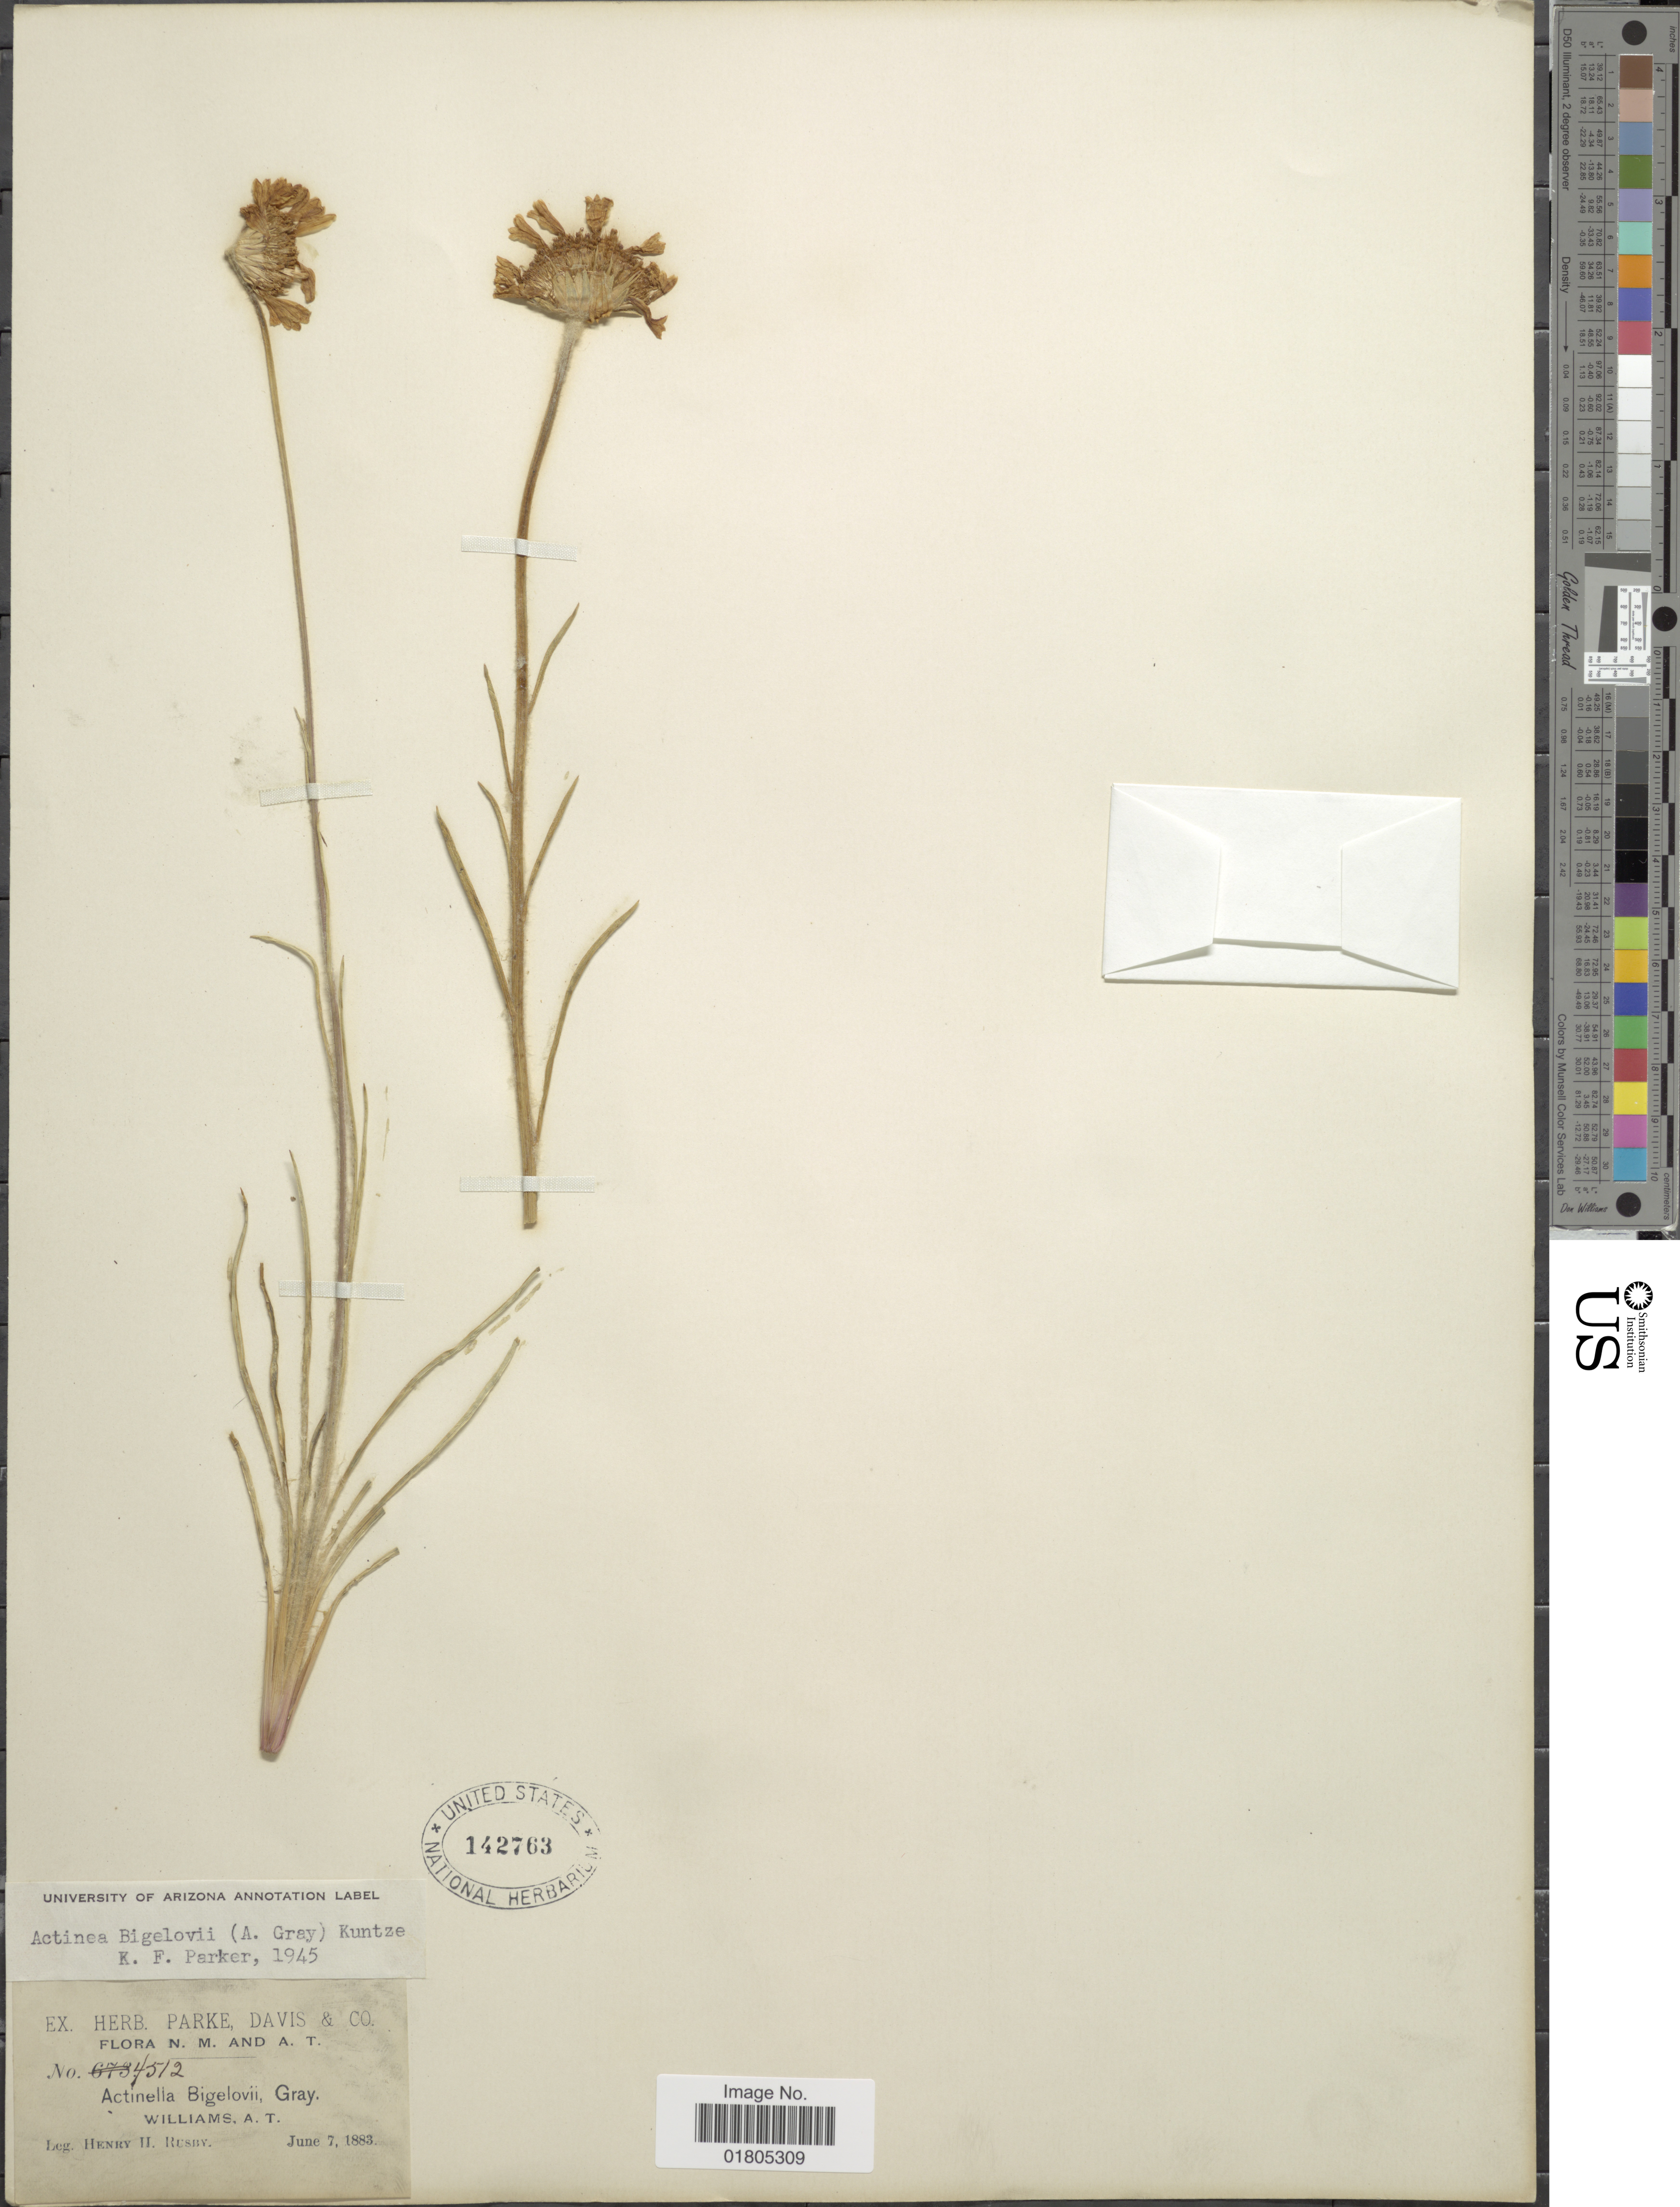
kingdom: Plantae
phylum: Tracheophyta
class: Magnoliopsida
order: Asterales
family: Asteraceae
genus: Actinea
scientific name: Actinea bigelovii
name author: (A. Gray) Kuntze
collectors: H. H. Rusby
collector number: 4512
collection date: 1883-06-07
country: United States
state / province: Arizona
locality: Williams, A. T.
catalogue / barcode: US 142763